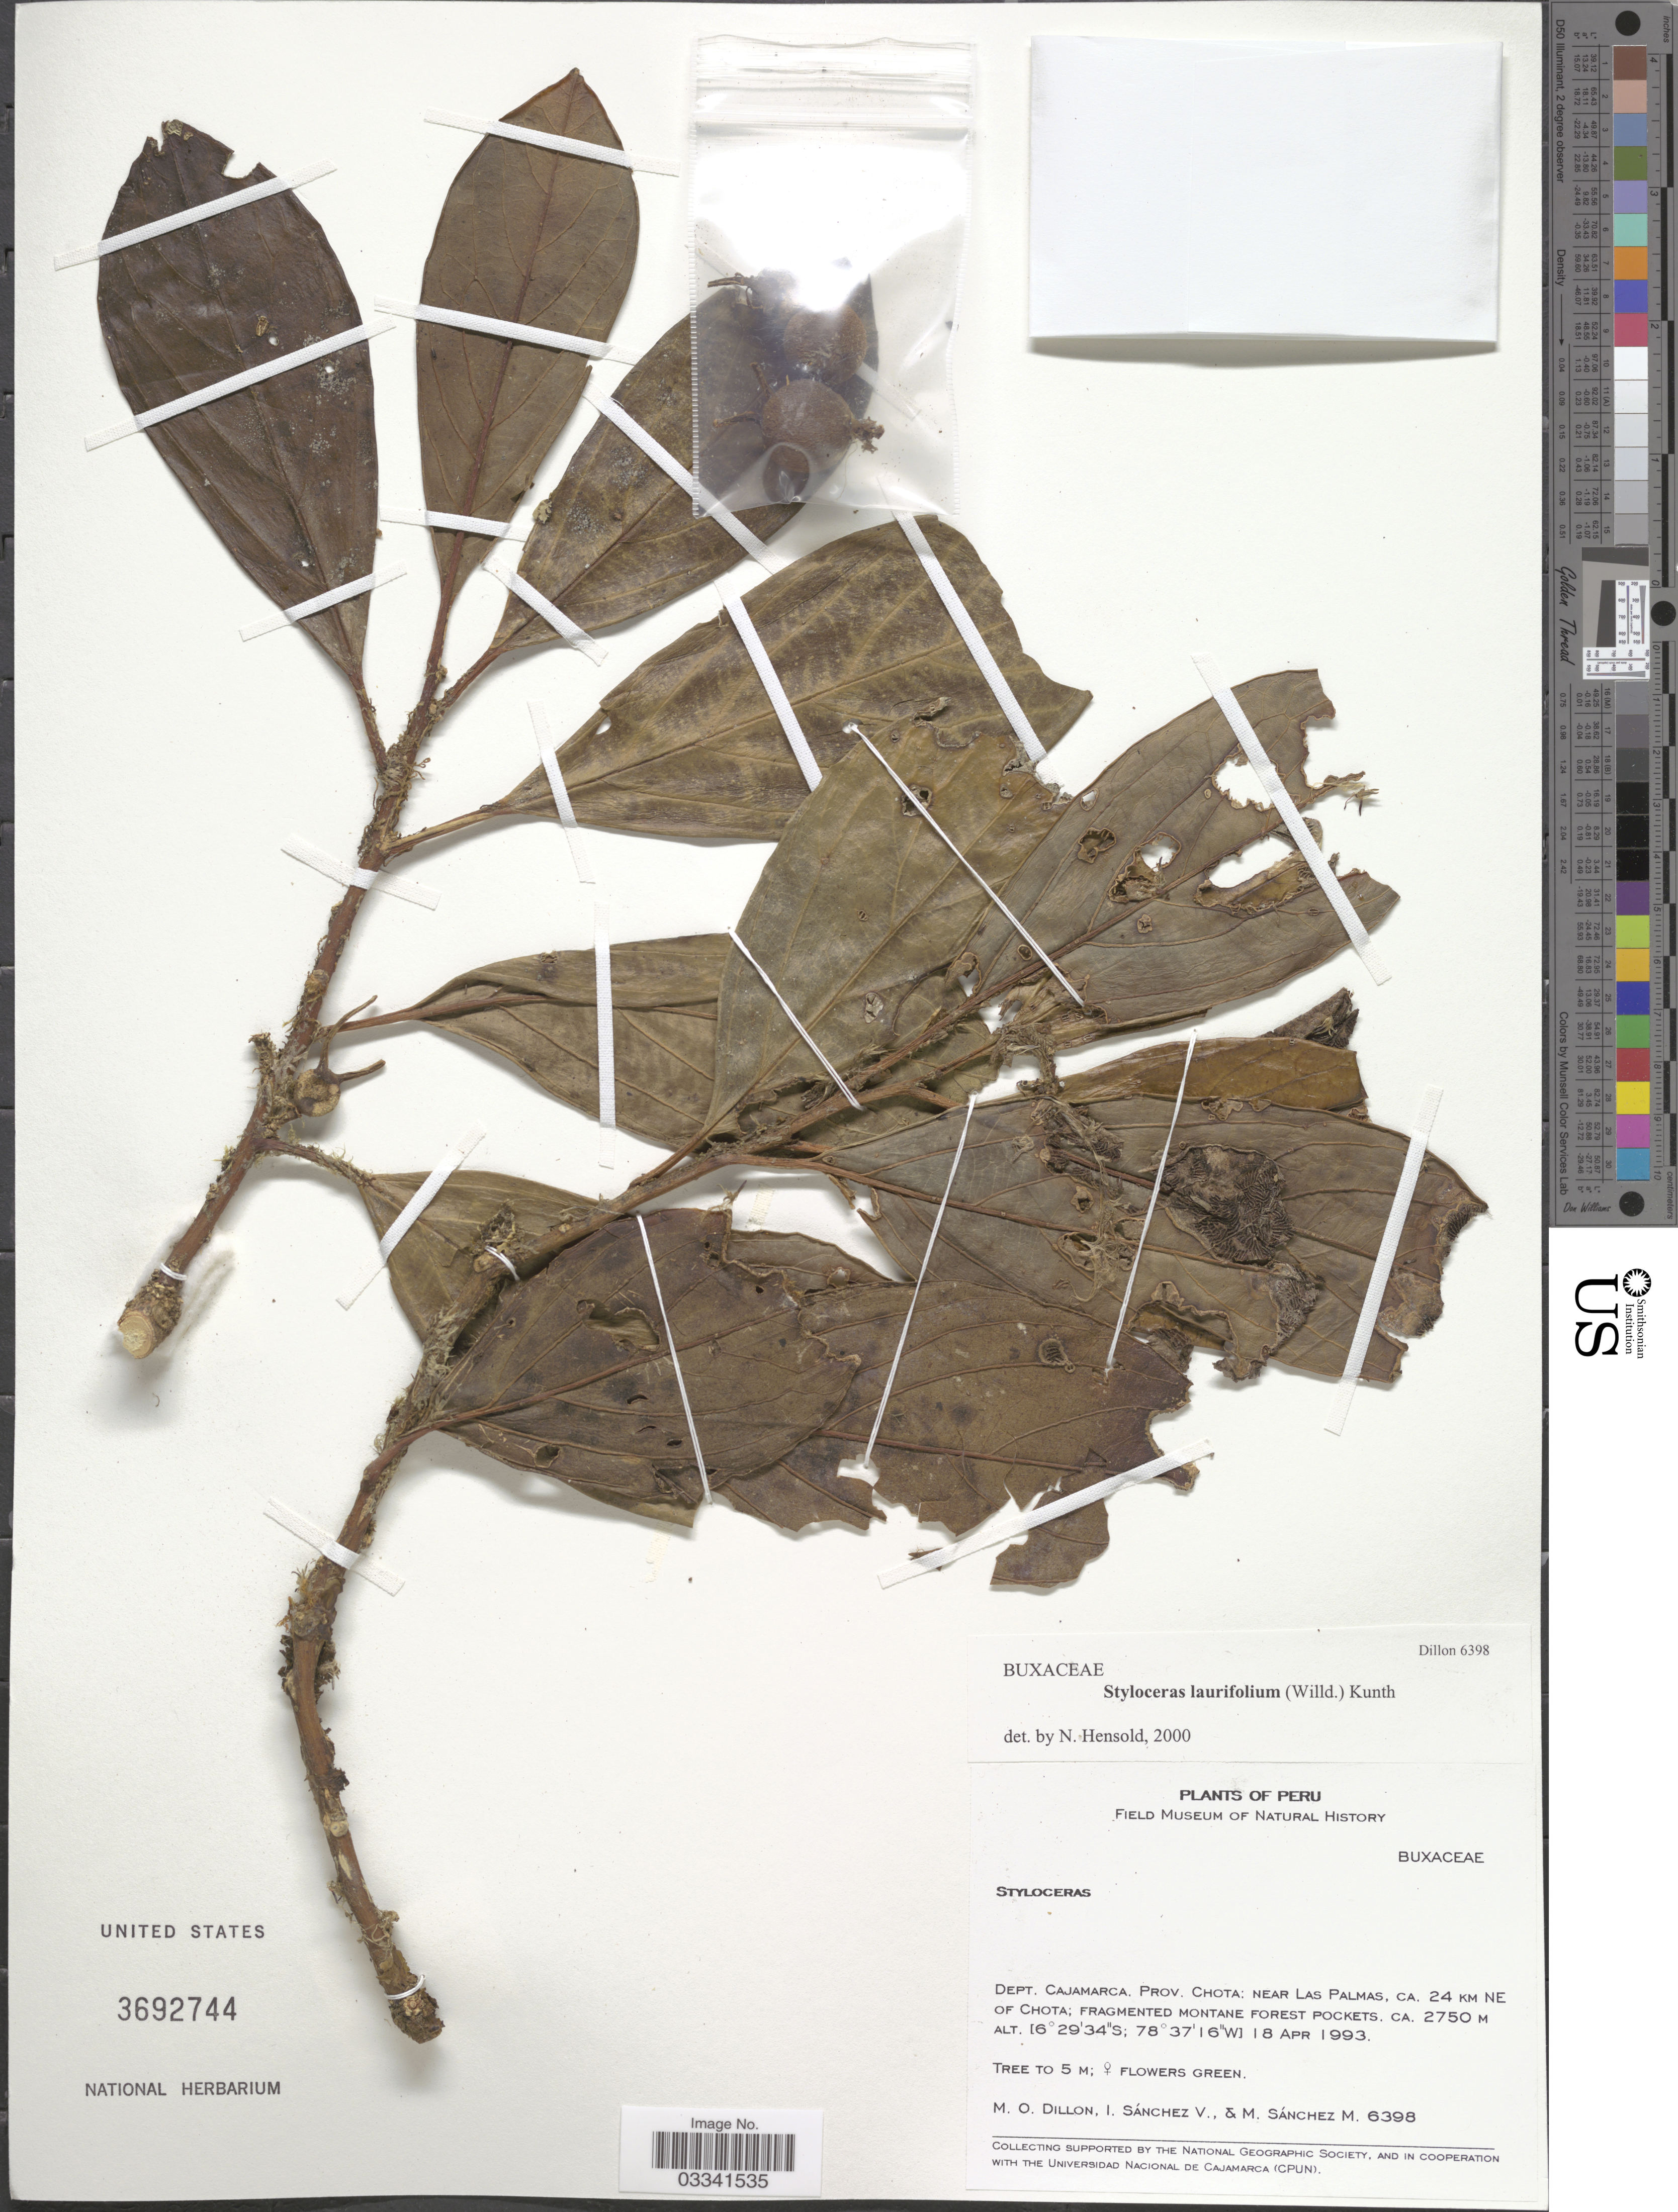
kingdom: Plantae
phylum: Tracheophyta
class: Magnoliopsida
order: Buxales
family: Buxaceae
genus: Styloceras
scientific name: Styloceras laurifolium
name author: (Willd.) Kunth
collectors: M. O. Dillon, I. Sánchez Vega & M. Sanchez M.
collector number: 6398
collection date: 1993-04-18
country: Peru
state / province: Cajamarca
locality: Dept. Cajamarca. Prov. Chota: Near Las Palmas, ca. 24 Km NE of Chota.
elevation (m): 2750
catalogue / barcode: US 3692744